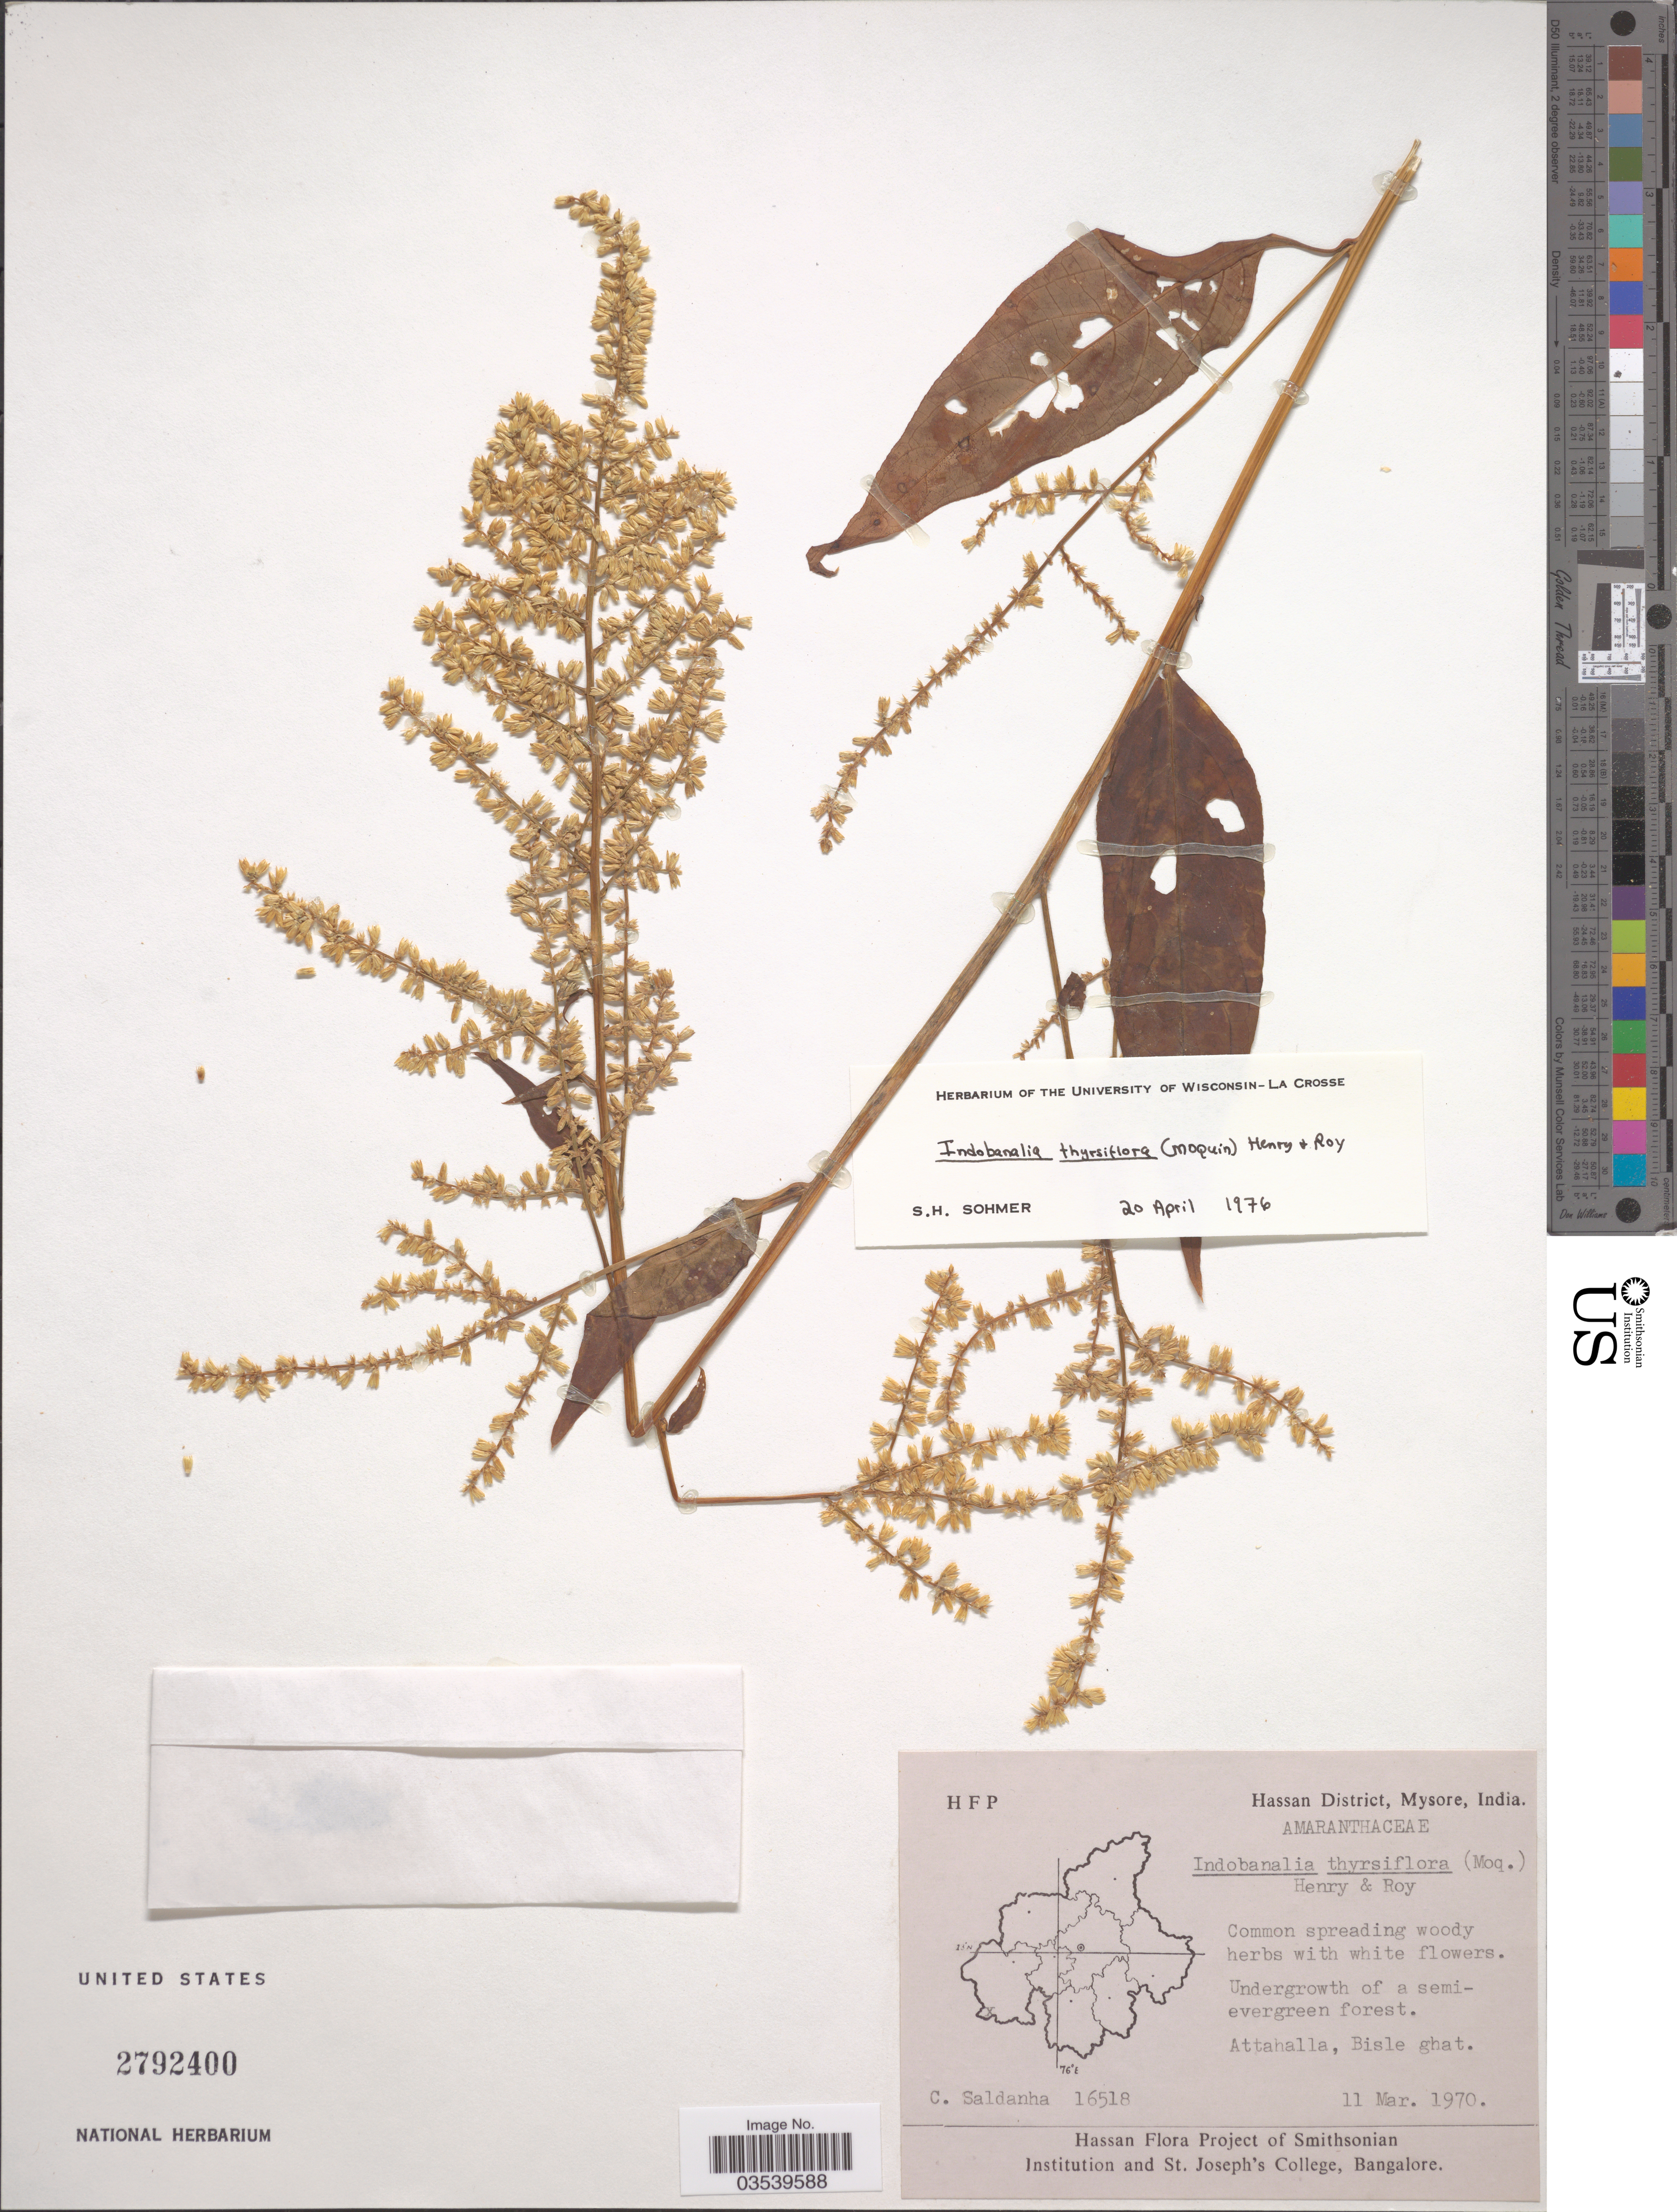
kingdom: Plantae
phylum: Tracheophyta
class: Magnoliopsida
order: Caryophyllales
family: Amaranthaceae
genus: Indobanalia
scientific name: Indobanalia thyrsiflora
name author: (Moq.) A. N. Henry & B. Roy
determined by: Sohmer, S. H.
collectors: C. Saldanha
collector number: HFP16518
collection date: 1970-03-11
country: India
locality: Hassan District, Mysore. Attahalla, Bisle ghat.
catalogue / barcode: US 2792400